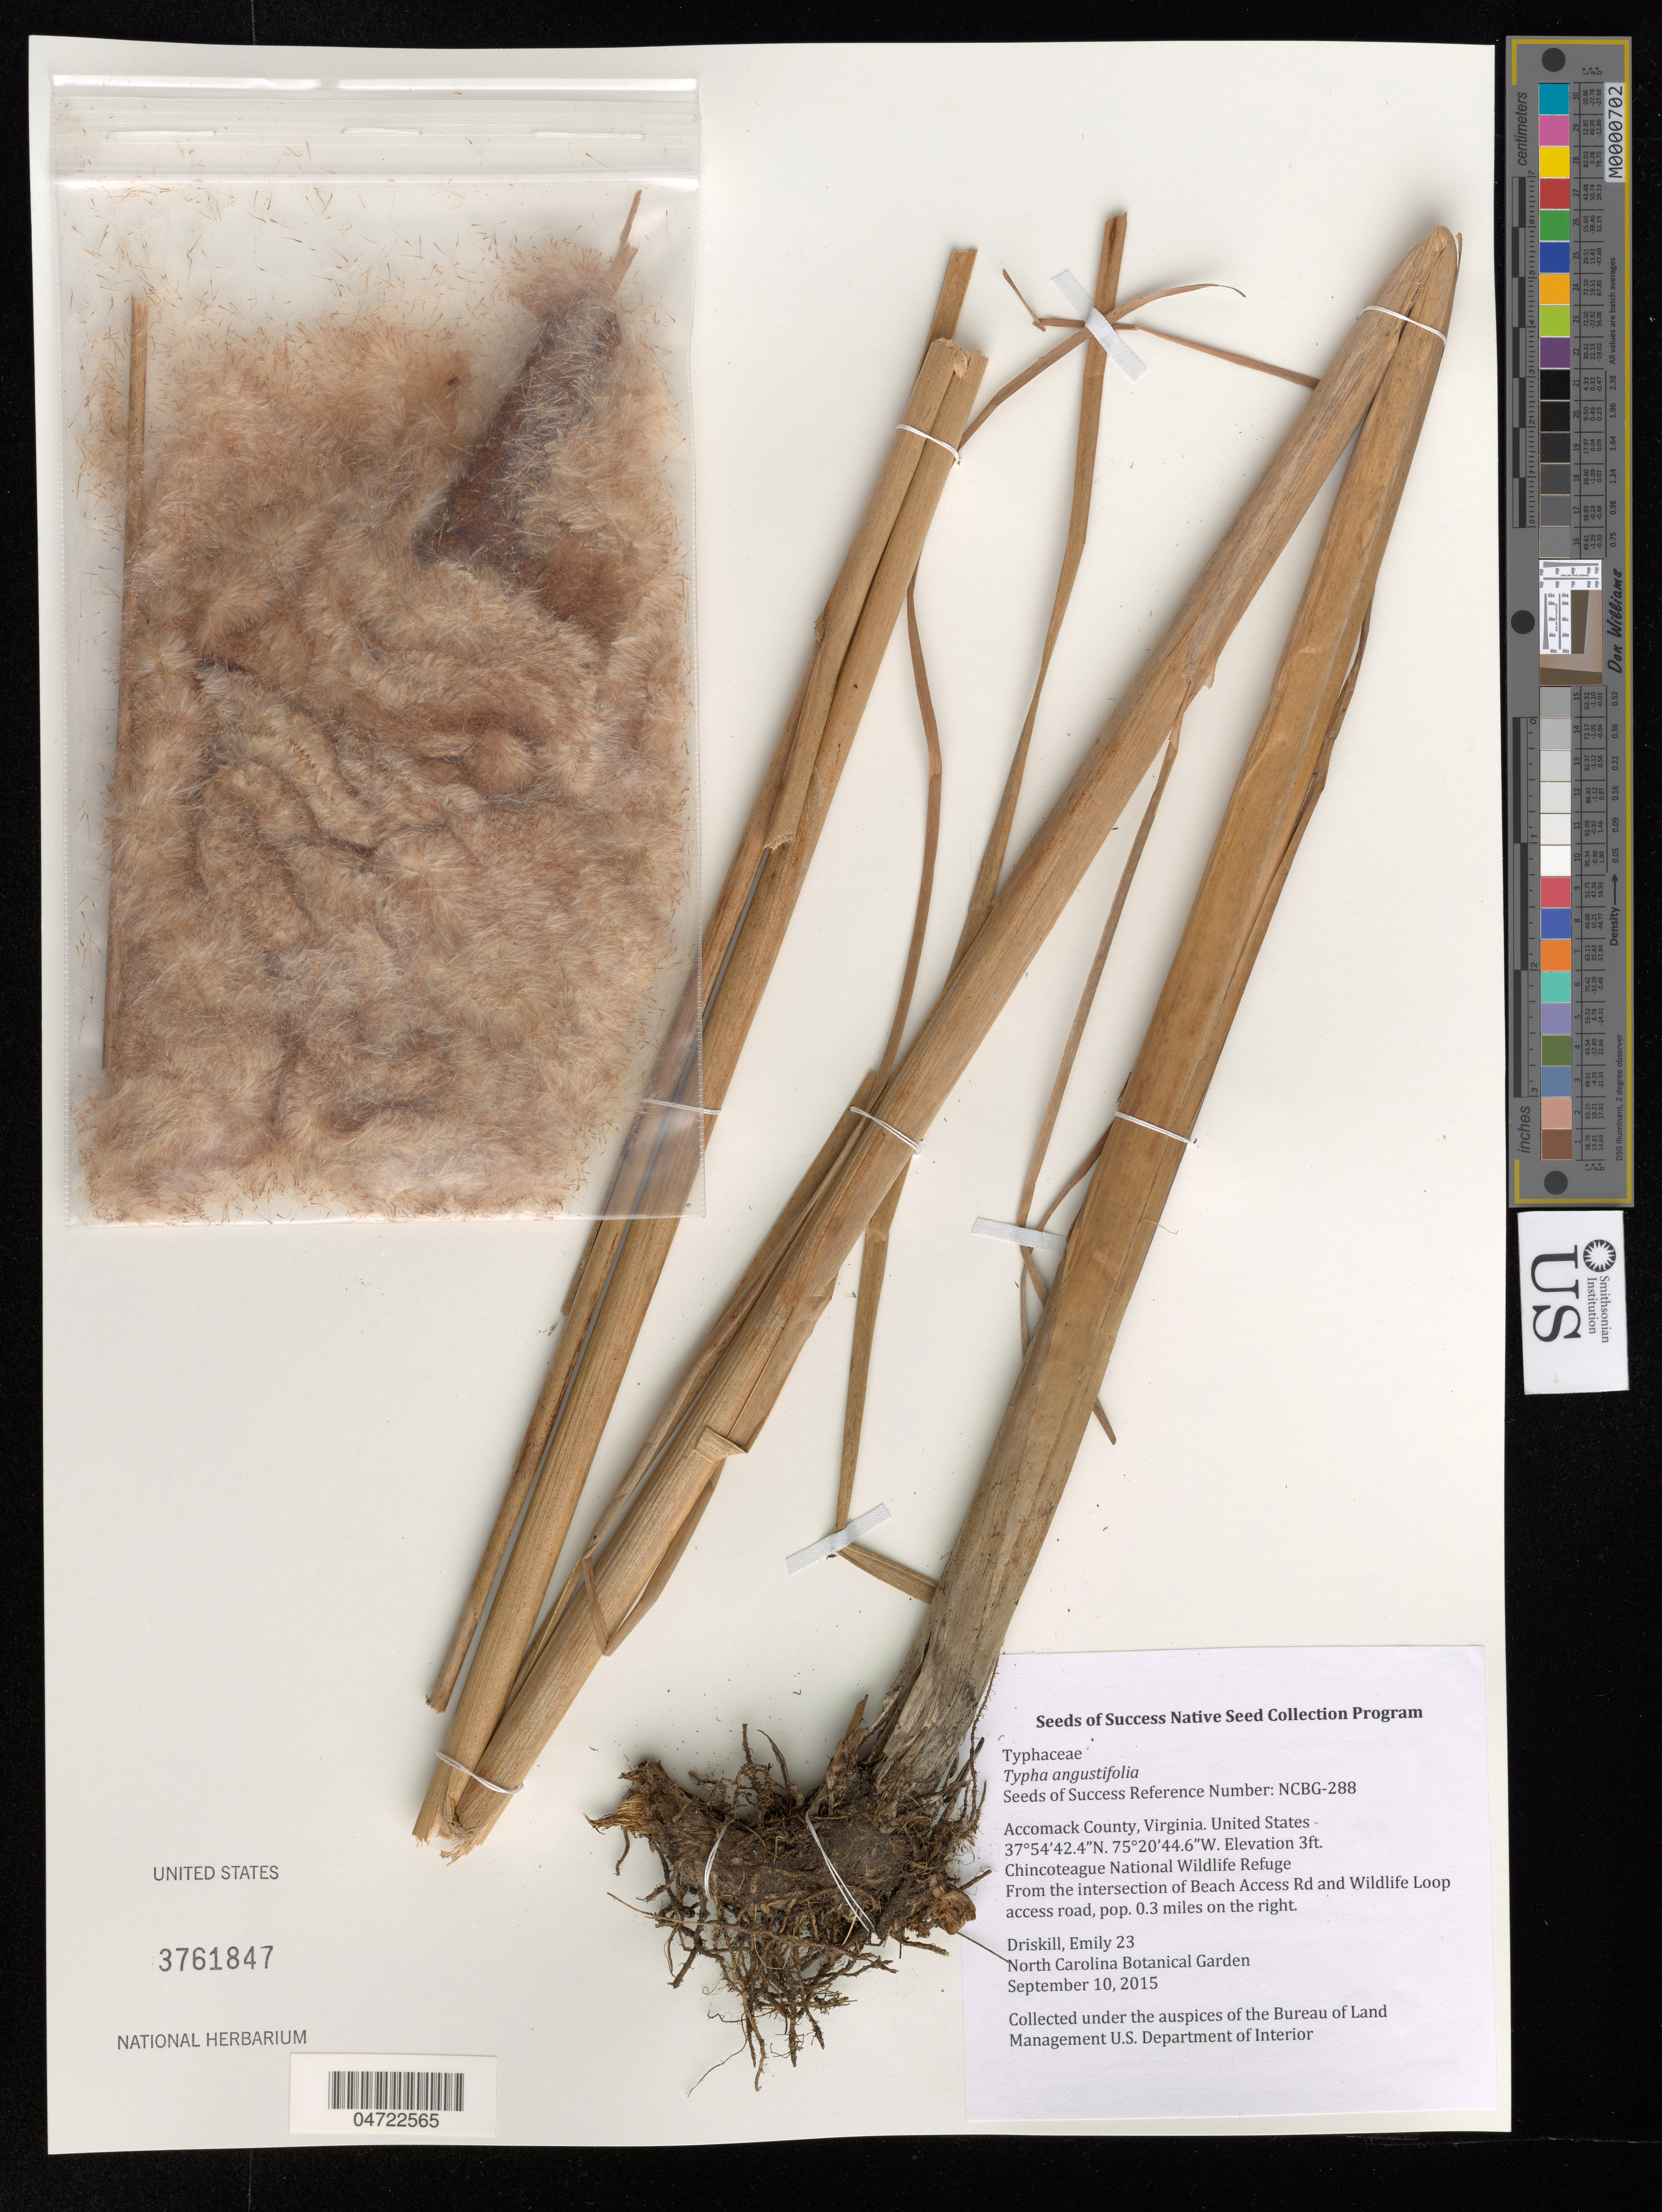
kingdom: Plantae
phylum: Tracheophyta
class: Liliopsida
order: Poales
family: Typhaceae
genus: Typha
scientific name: Typha angustifolia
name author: L.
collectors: E. Driskill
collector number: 23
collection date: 2015-09-10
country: United States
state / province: Virginia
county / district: Accomack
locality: Chincoteague National Wildlife Refuge. From the intersection of Beach Access Rd and Wildlife Loop access road, pop. 0.3 miles on the right.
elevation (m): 1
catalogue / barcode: US 3761847